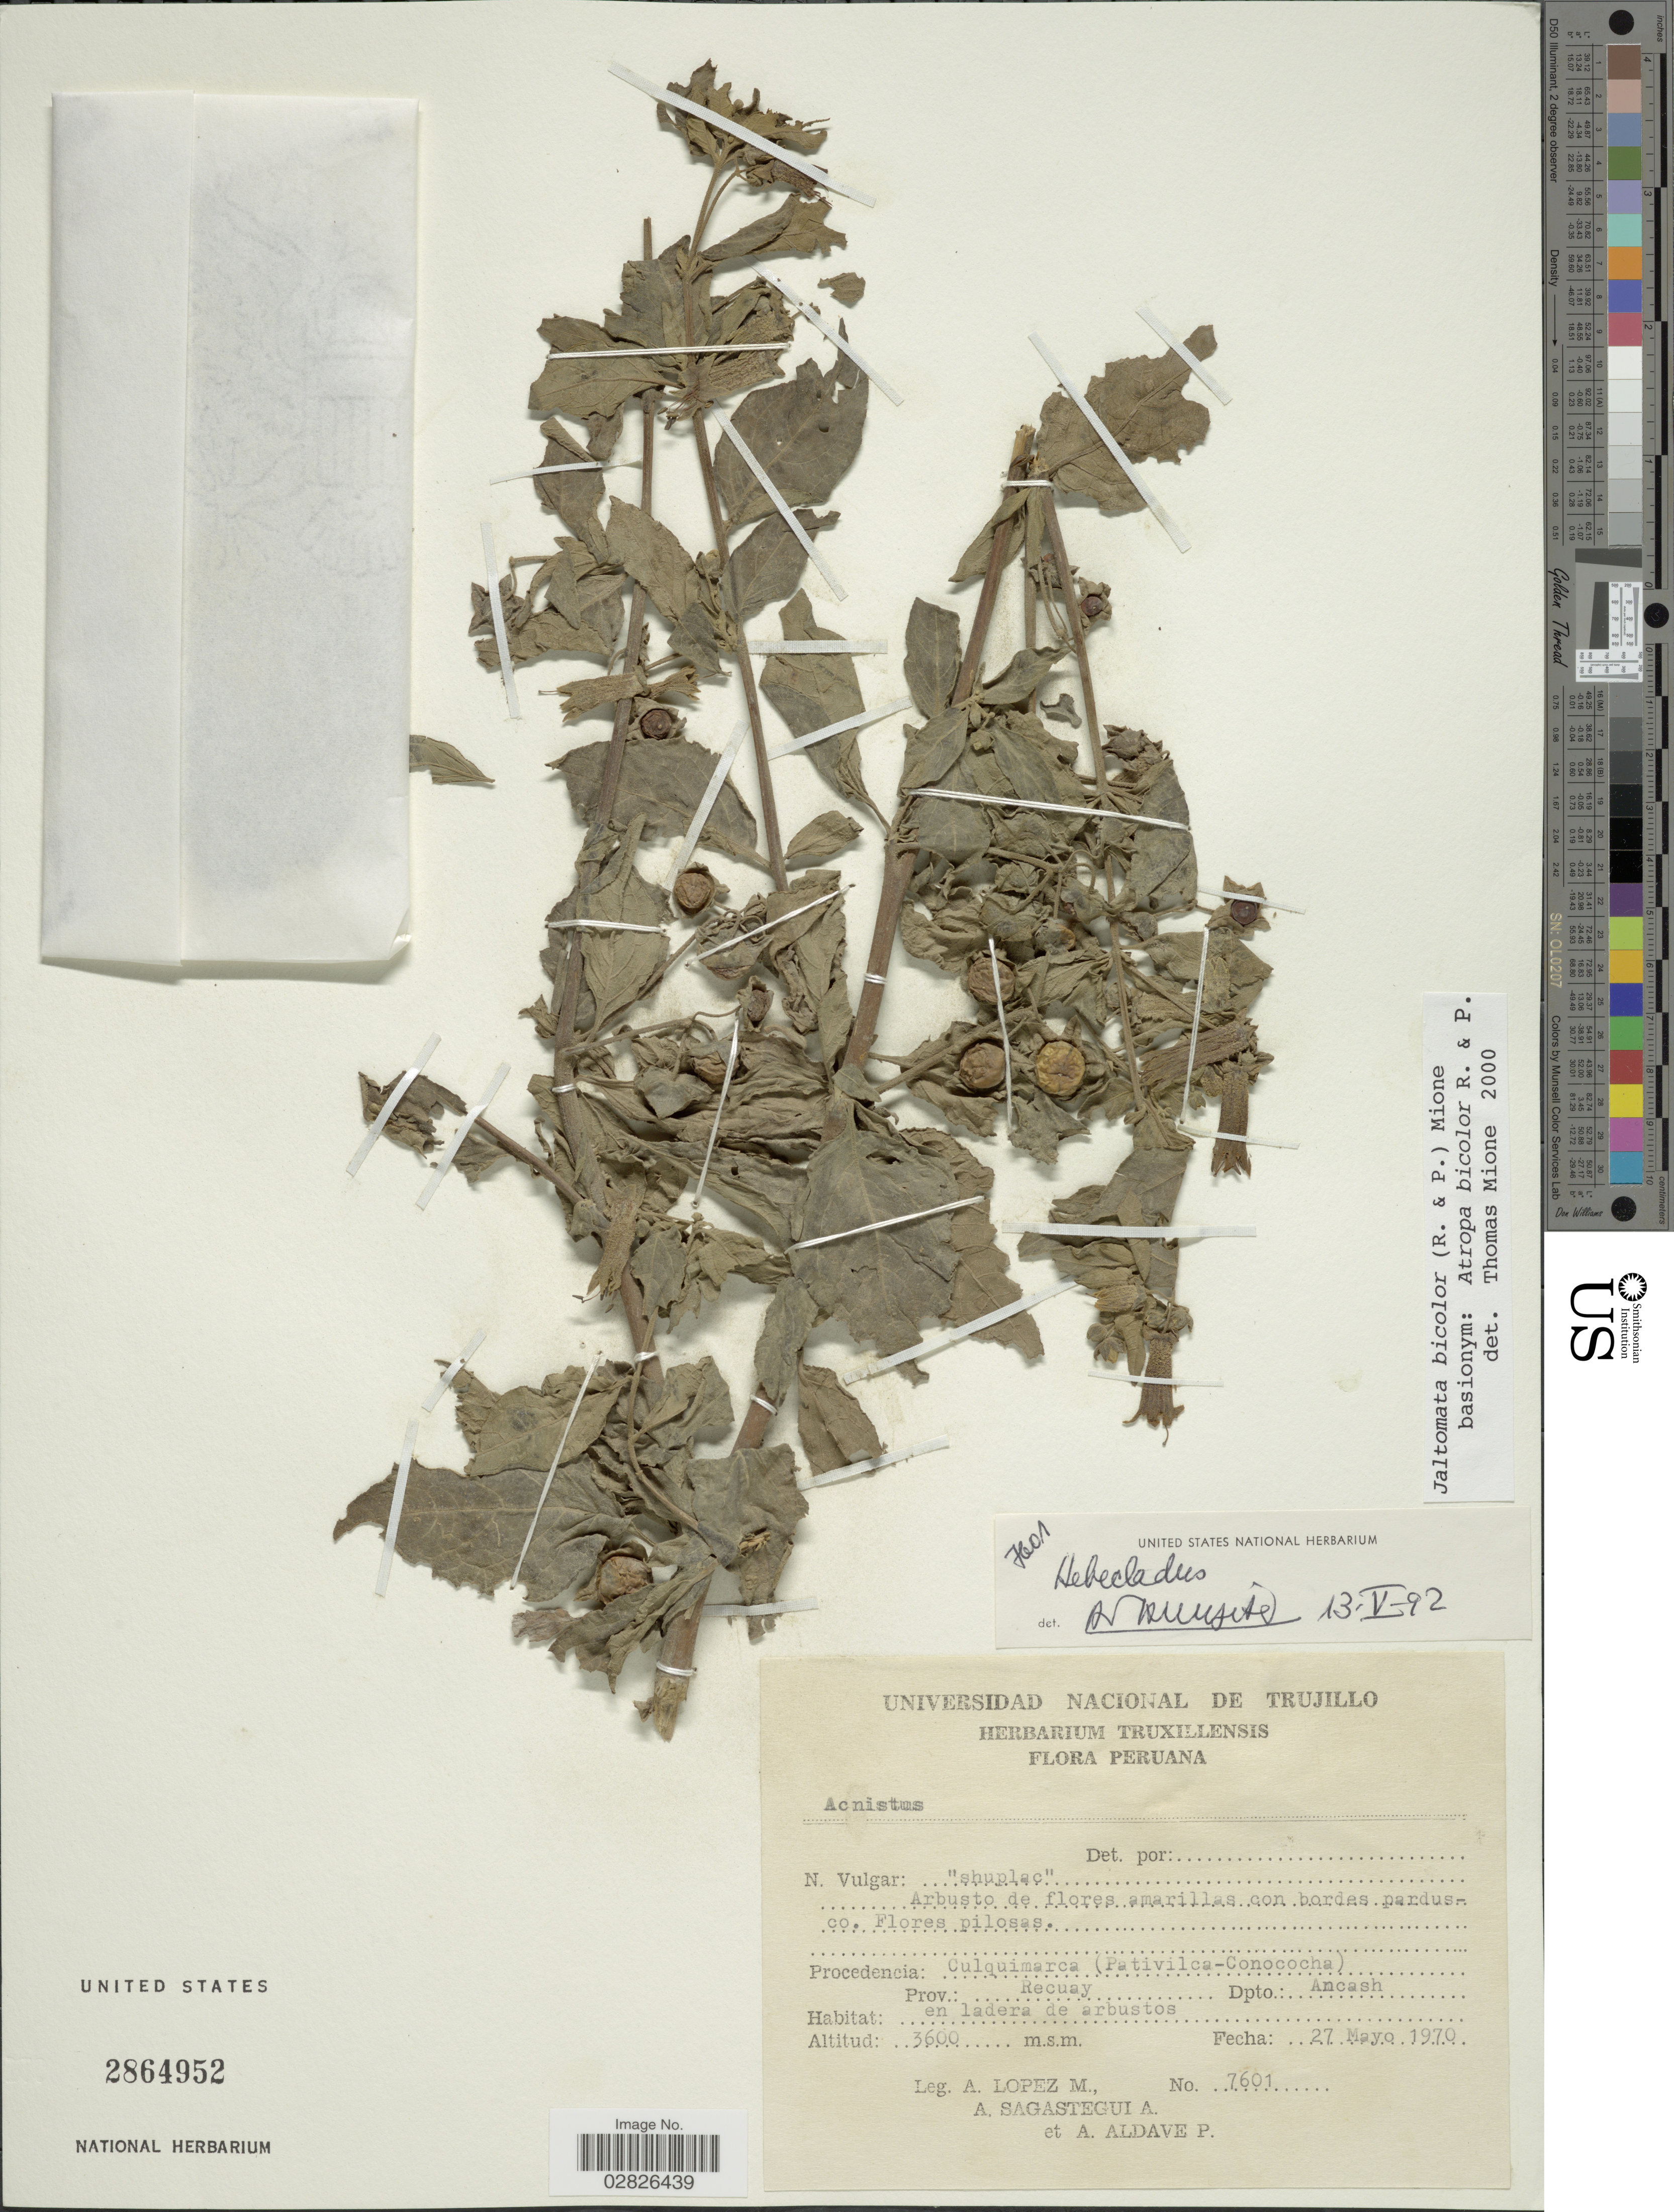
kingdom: Plantae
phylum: Tracheophyta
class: Magnoliopsida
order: Solanales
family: Solanaceae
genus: Jaltomata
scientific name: Jaltomata bicolor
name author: (Ruiz & Pav.) Mione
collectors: A. López M., A. Sagástegui A. & A. Aldave P.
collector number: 7601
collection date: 1970-05-27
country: Peru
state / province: Ancash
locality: Procedencia Culquimarca (Pativilca-Conococha), Prov. Recuay, Dpto. Ancash.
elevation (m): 3600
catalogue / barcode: US 2864952